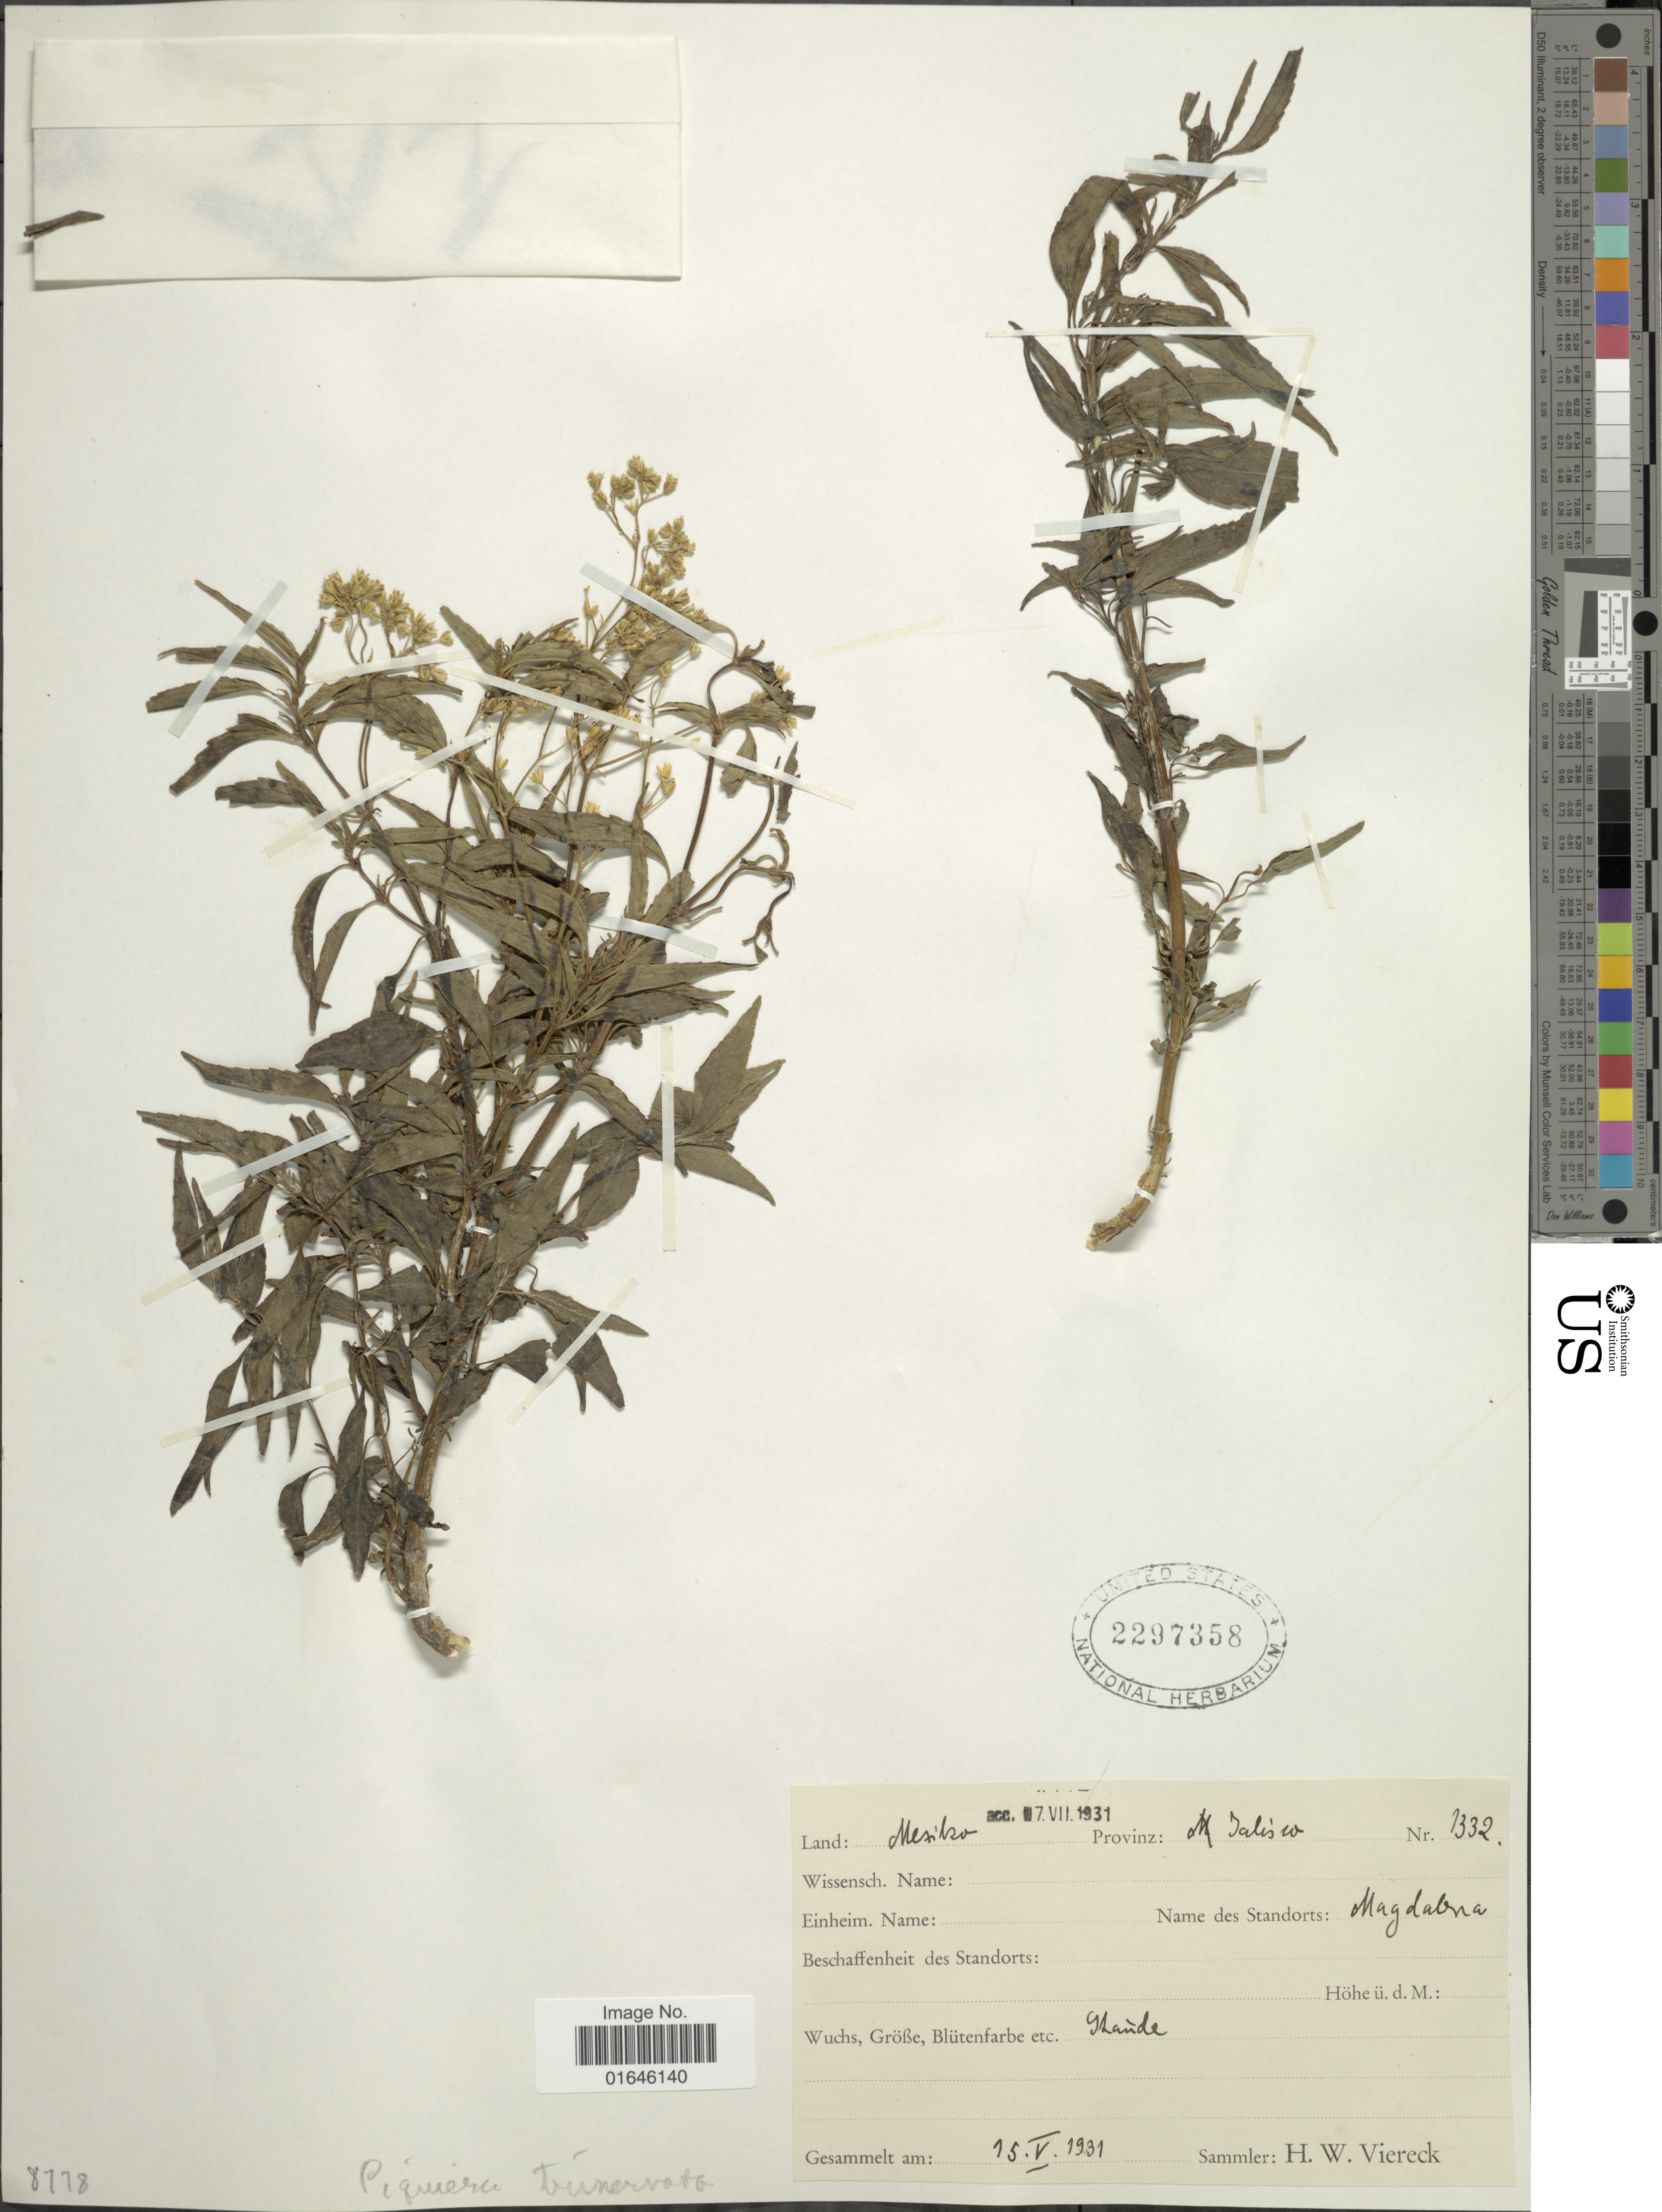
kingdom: Plantae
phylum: Tracheophyta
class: Magnoliopsida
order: Asterales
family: Asteraceae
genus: Piqueria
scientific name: Piqueria trinervia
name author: Cav.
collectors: H. W. Viereck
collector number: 1332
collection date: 1931-05-15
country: Mexico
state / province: Jalisco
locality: Magdalena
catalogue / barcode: US 2297358